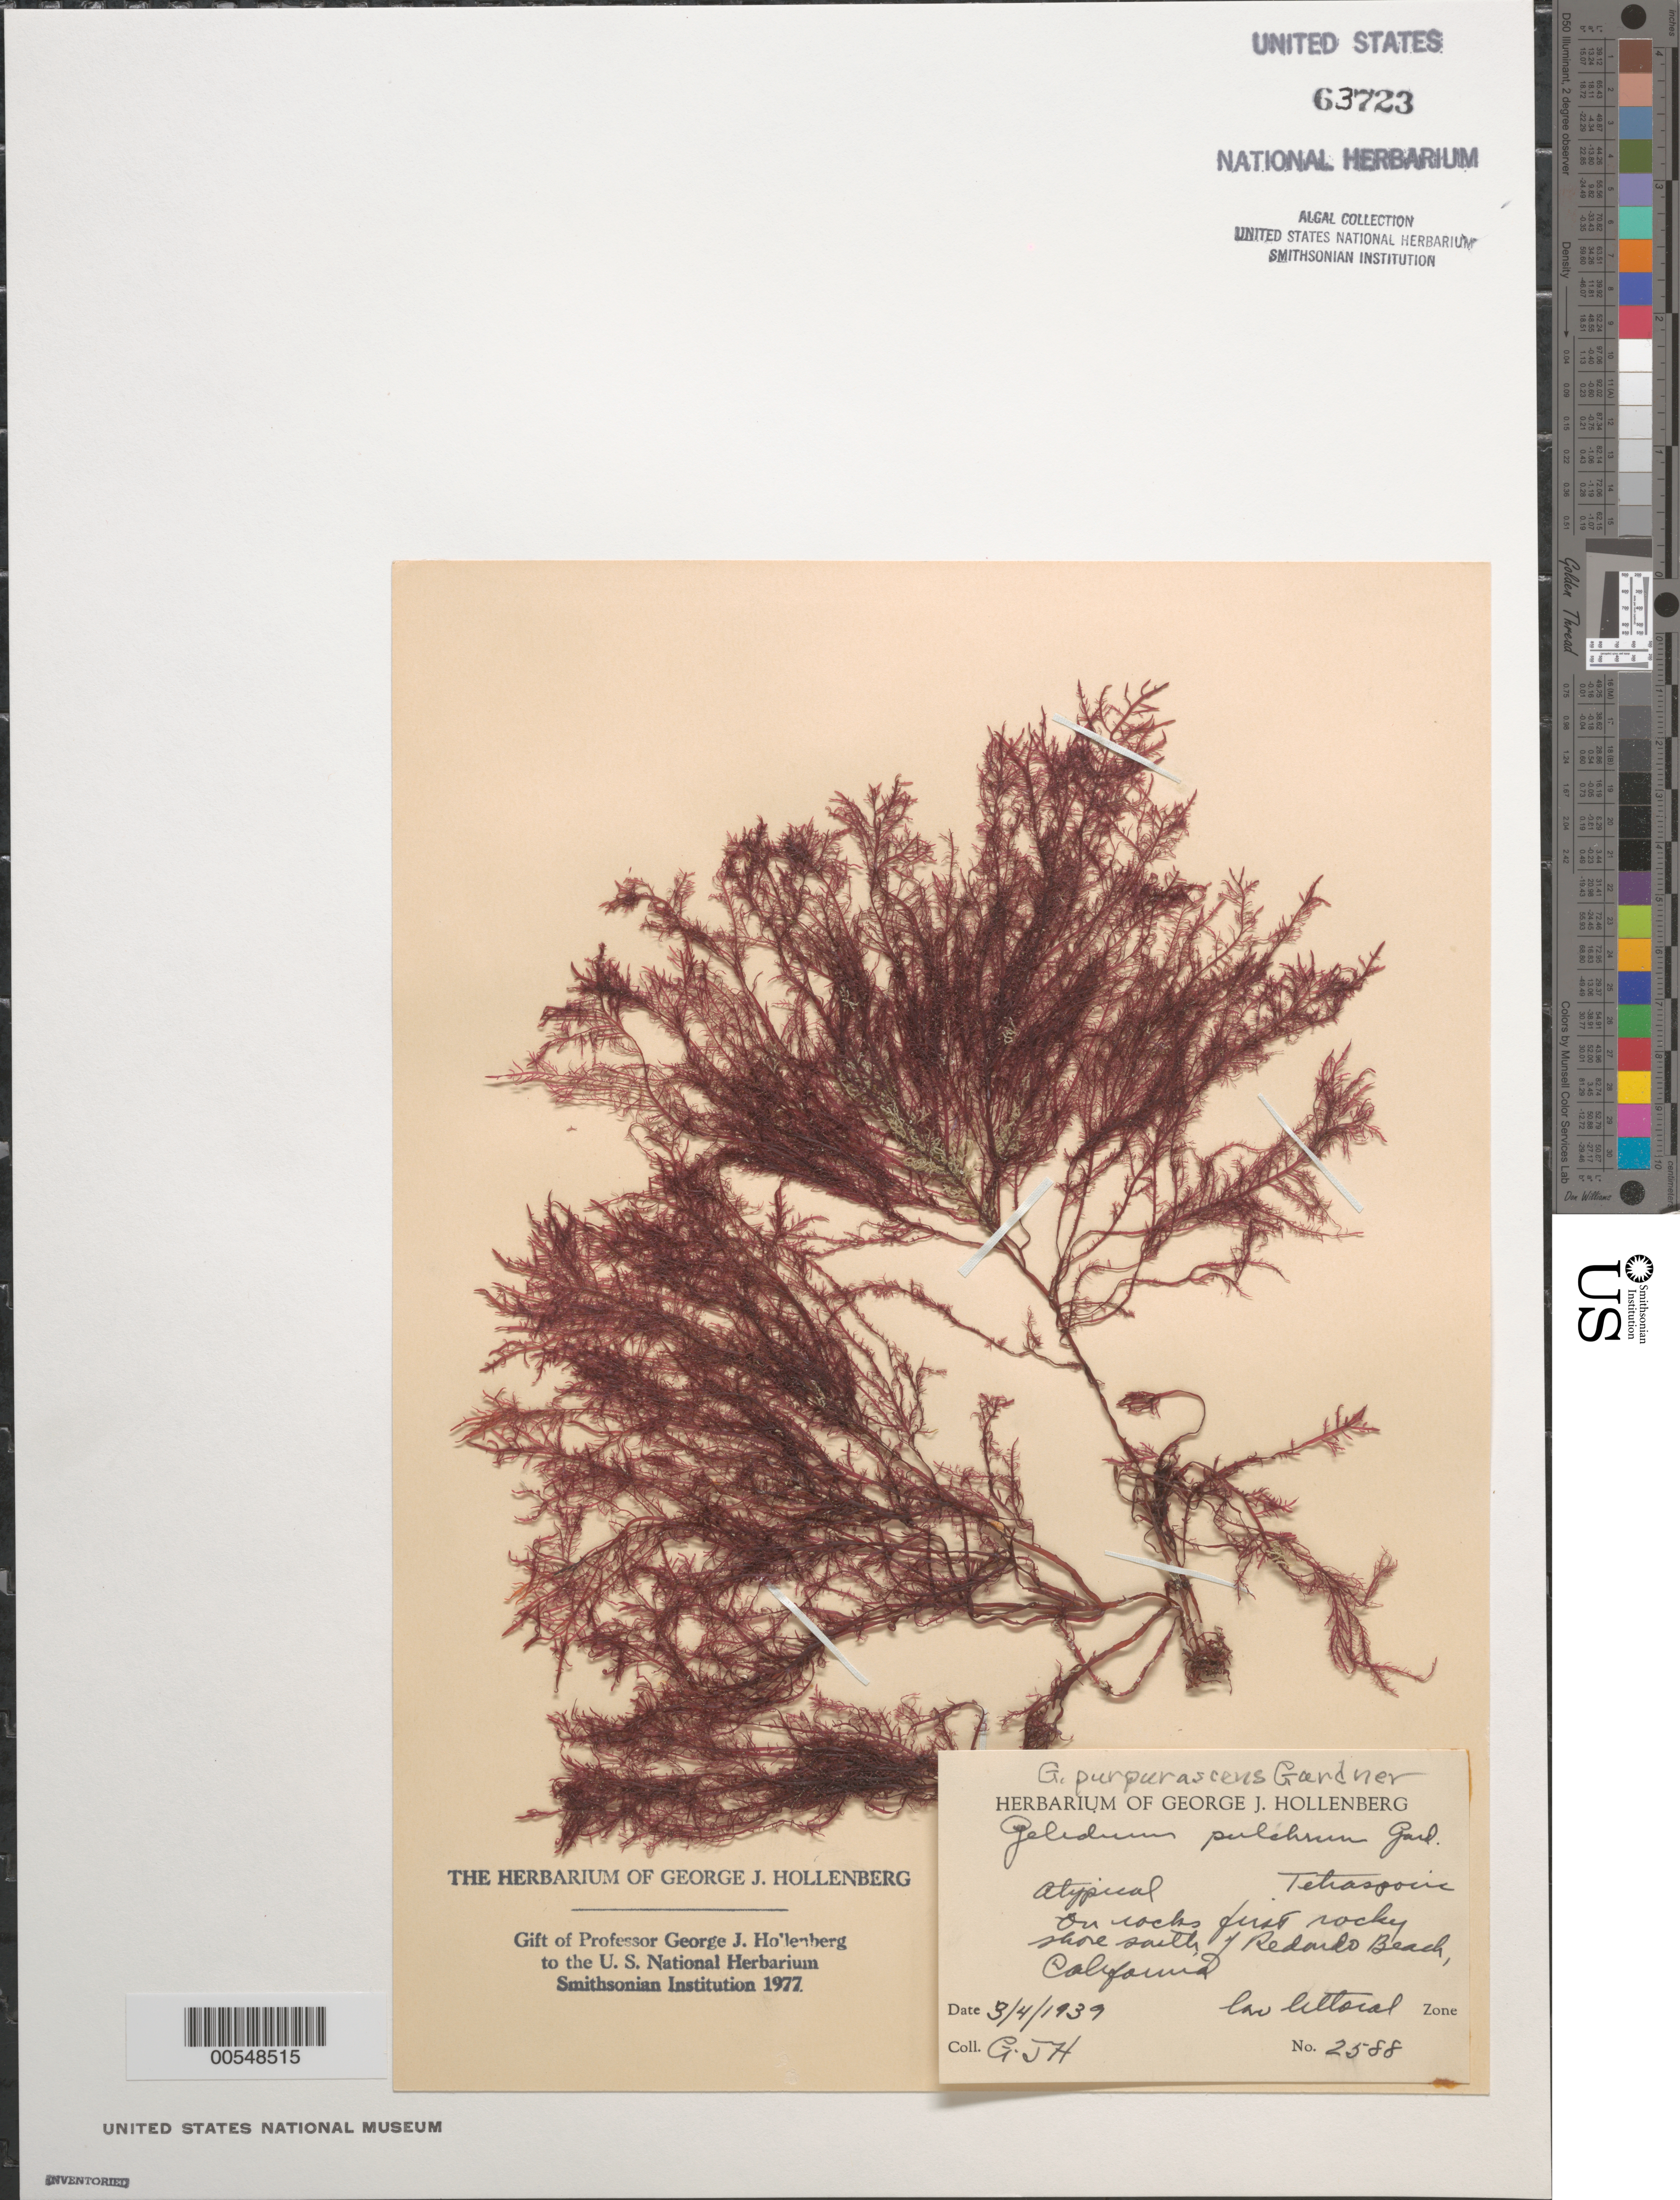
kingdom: Plantae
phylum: Rhodophyta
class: Florideophyceae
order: Gelidiales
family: Gelidiaceae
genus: Gelidium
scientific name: Gelidium purpurascens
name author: N.L. Gardner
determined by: Hollenberg, George J.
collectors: G. Hollenberg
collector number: GJH 2588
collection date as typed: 04 Mar 1939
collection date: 1939-03-04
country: United States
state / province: California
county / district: Los Angeles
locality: First rocky shore south of Redondo Beach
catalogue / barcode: US 63723